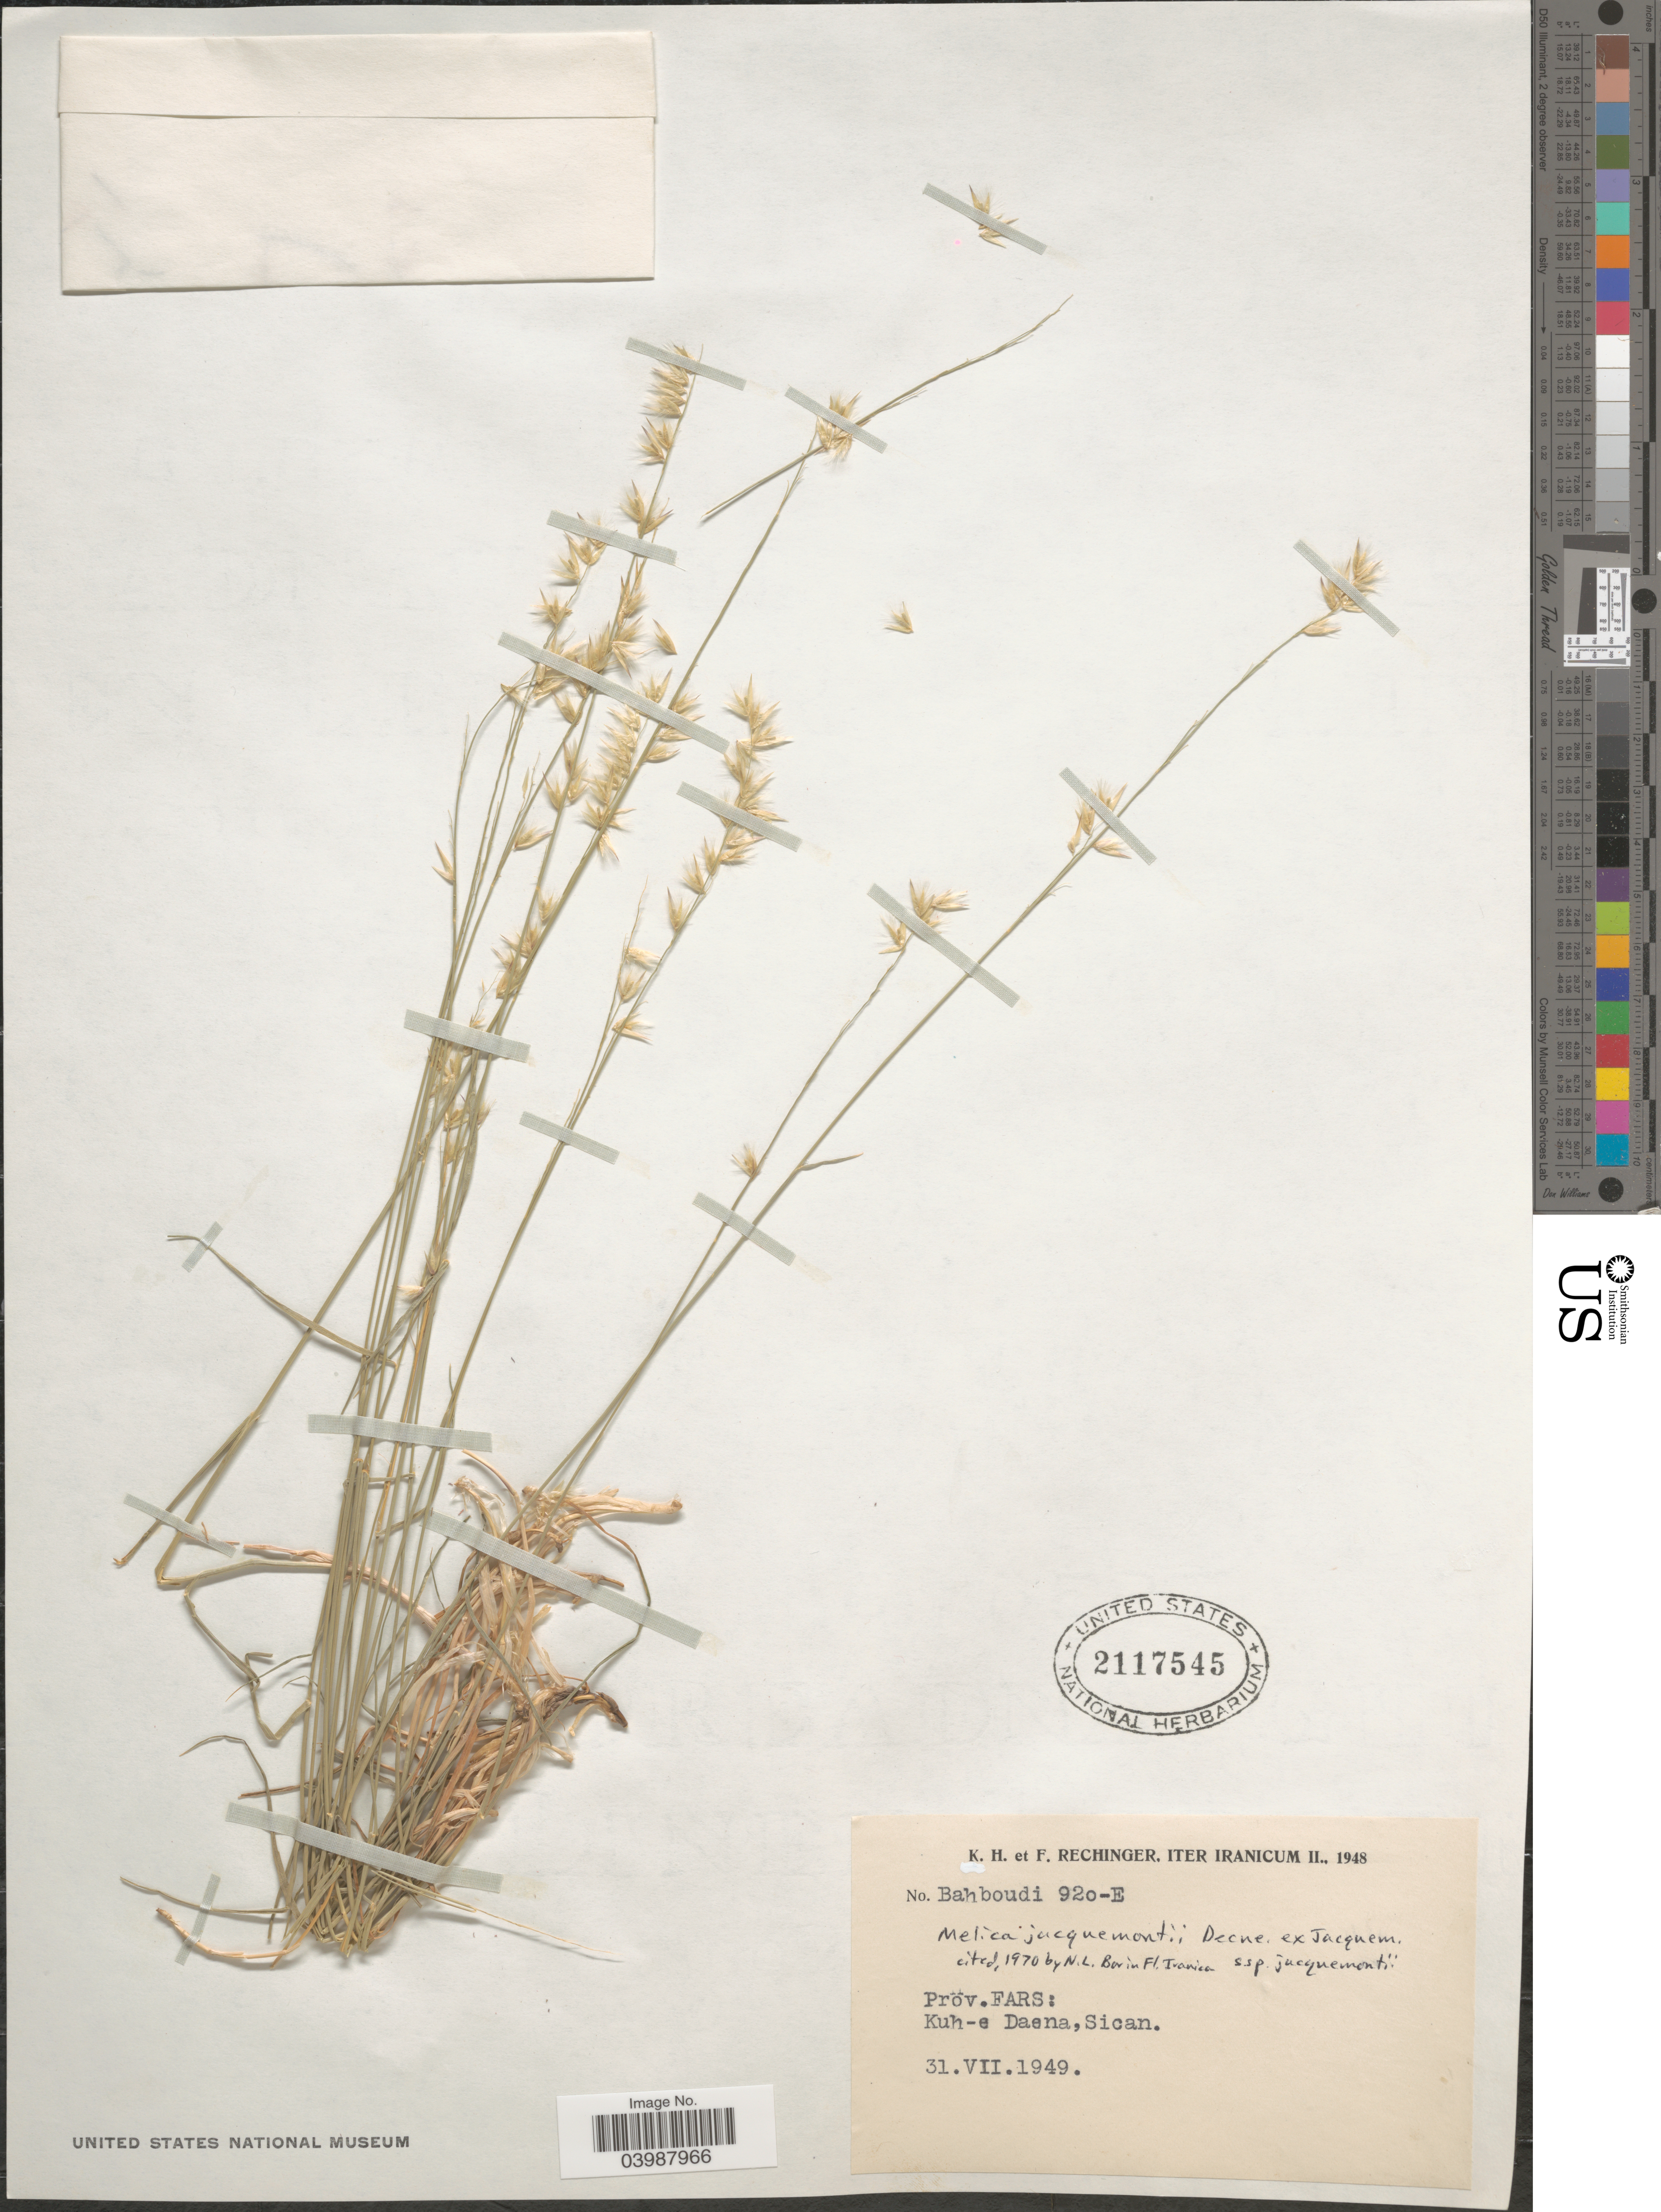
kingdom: Plantae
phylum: Tracheophyta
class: Liliopsida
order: Poales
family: Poaceae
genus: Melica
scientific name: Melica jacquemontii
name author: Decne.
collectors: K. H. Rechinger & F. Rechinger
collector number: Bahboudi 92o-E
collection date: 1949-07-31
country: Iran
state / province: Fars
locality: Kuh-e Daena, Sican.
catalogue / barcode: US 2117545